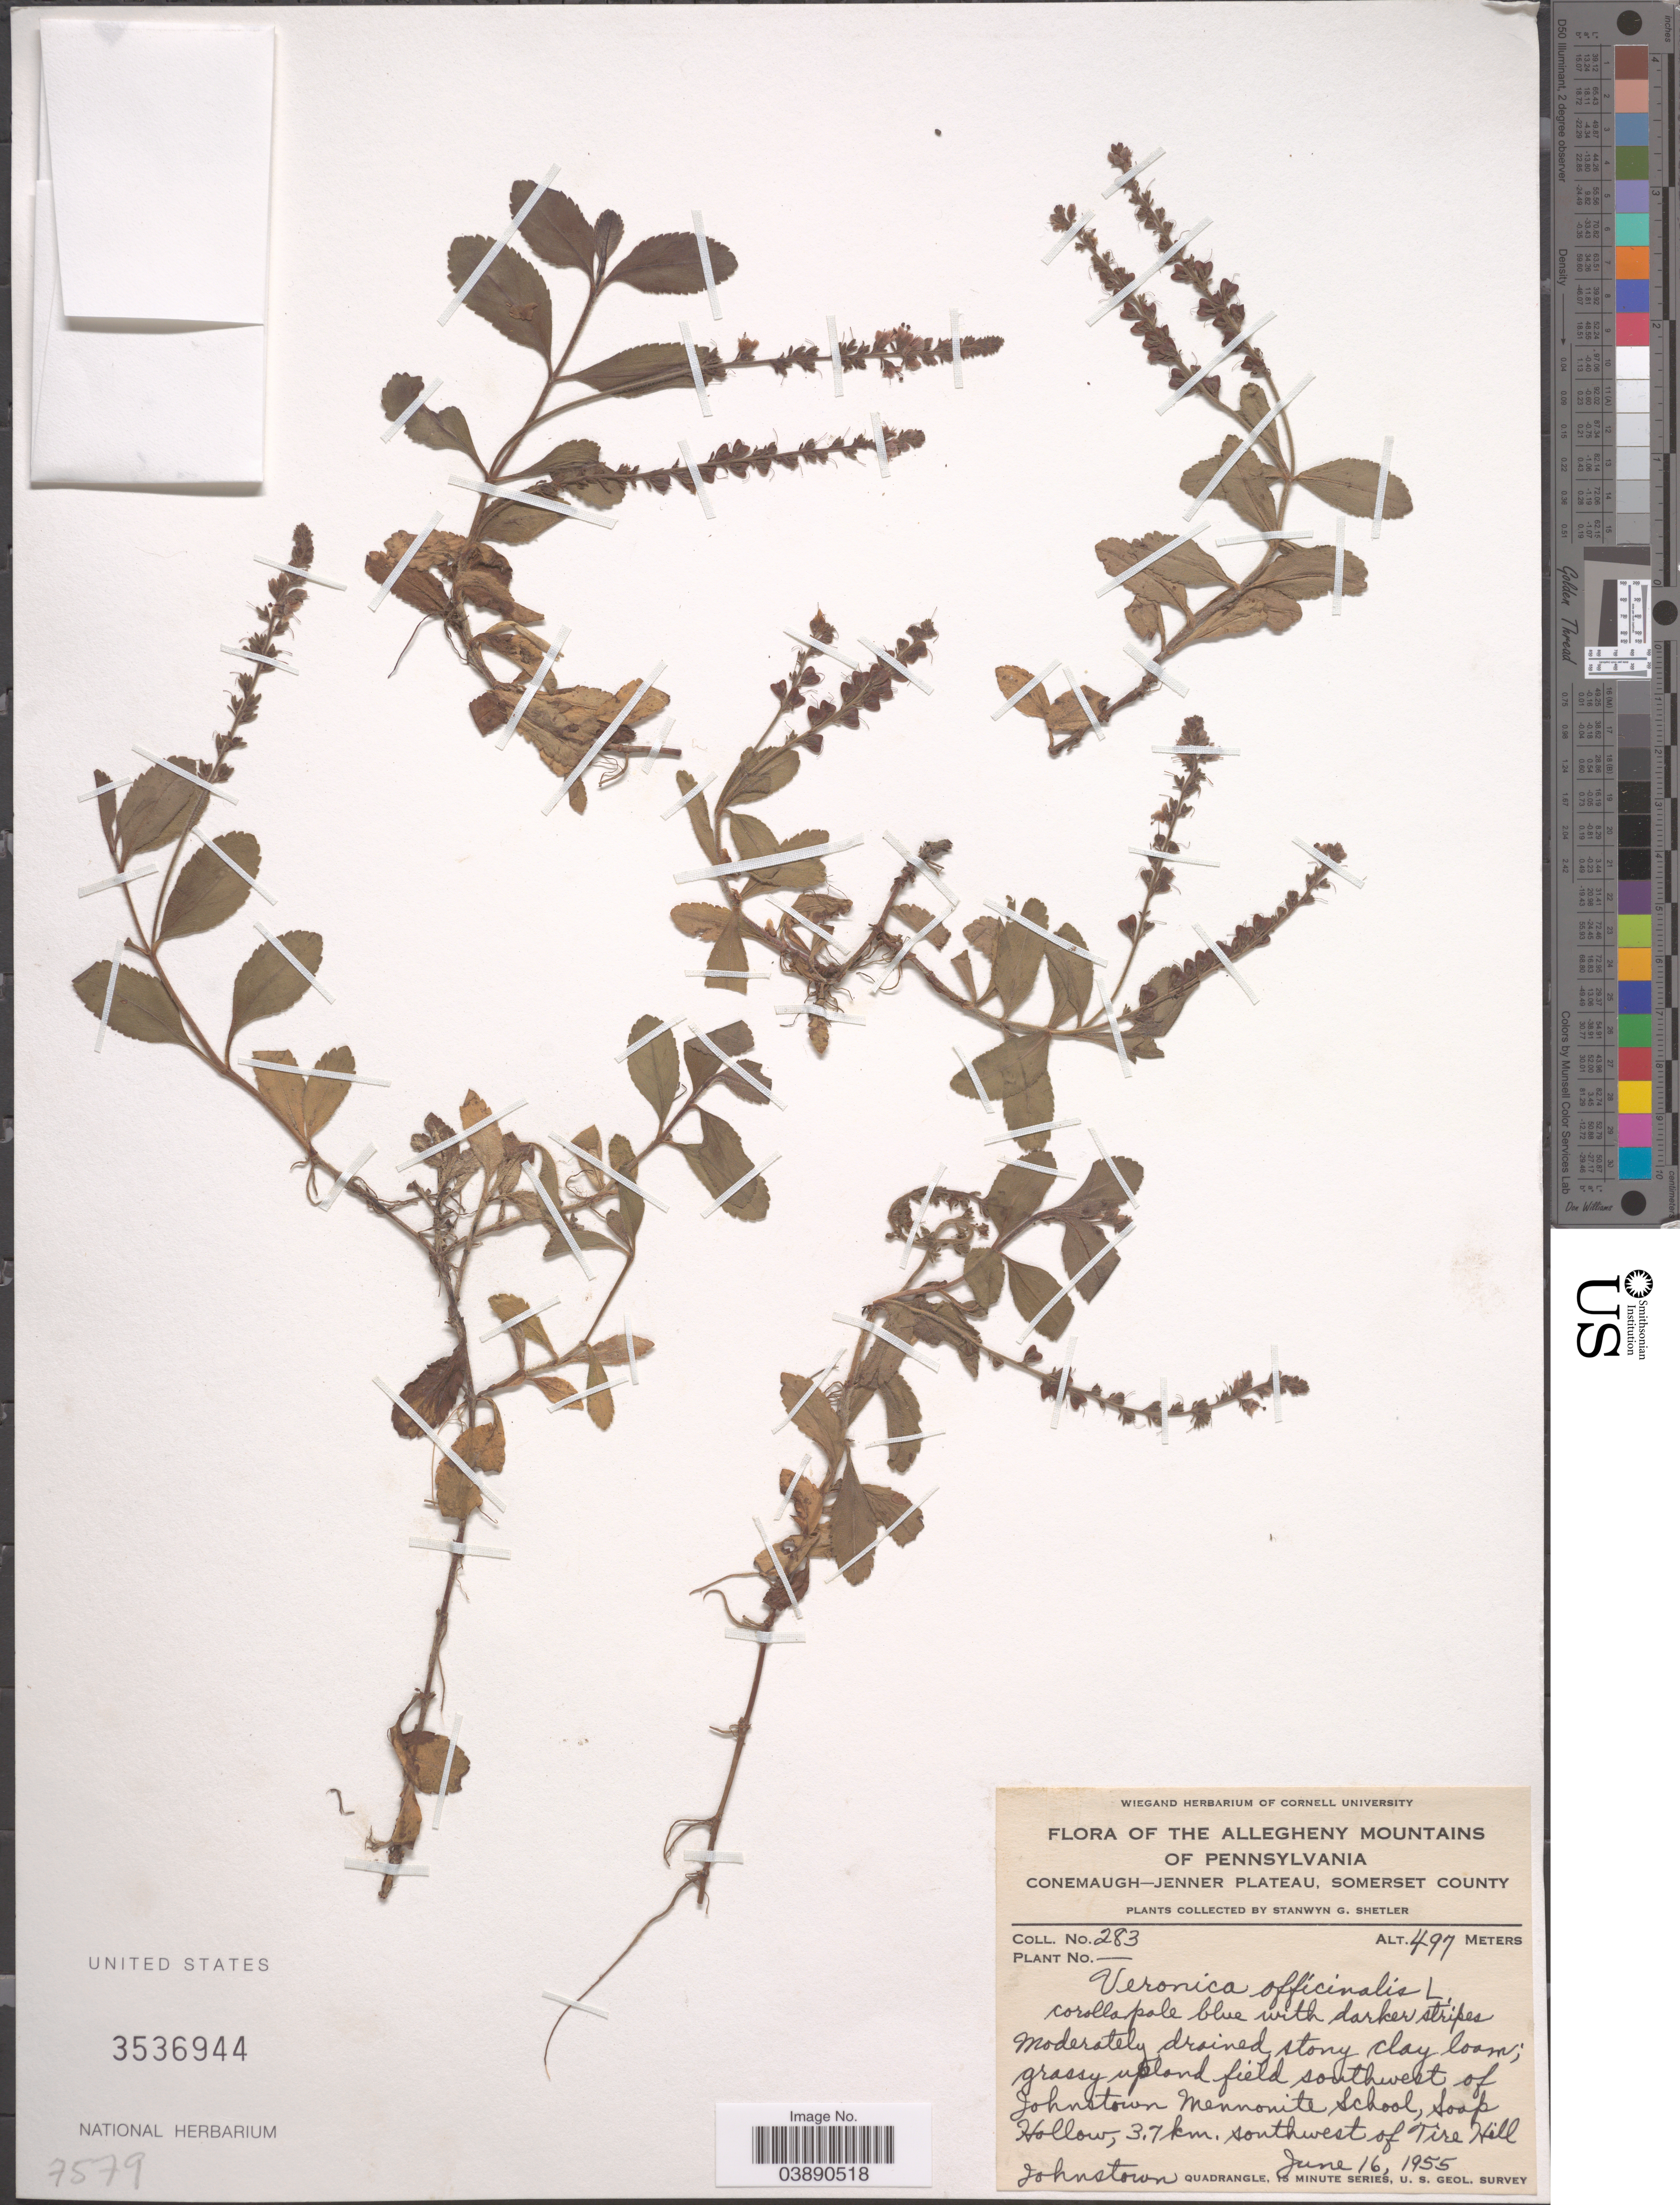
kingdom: Plantae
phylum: Tracheophyta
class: Magnoliopsida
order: Lamiales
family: Plantaginaceae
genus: Veronica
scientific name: Veronica officinalis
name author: L.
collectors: S. Shetler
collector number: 283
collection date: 1955-06-16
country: United States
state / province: Pennsylvania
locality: The Allegheny Mountains. Conemaugh-Jenner Plateau, Somerset County. Grassy upland field southwest of Johnstown Mennonite School, Soap Hollow, 3.7 km. southwest of Tire Hill Johnstown.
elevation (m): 497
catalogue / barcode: US 3536944